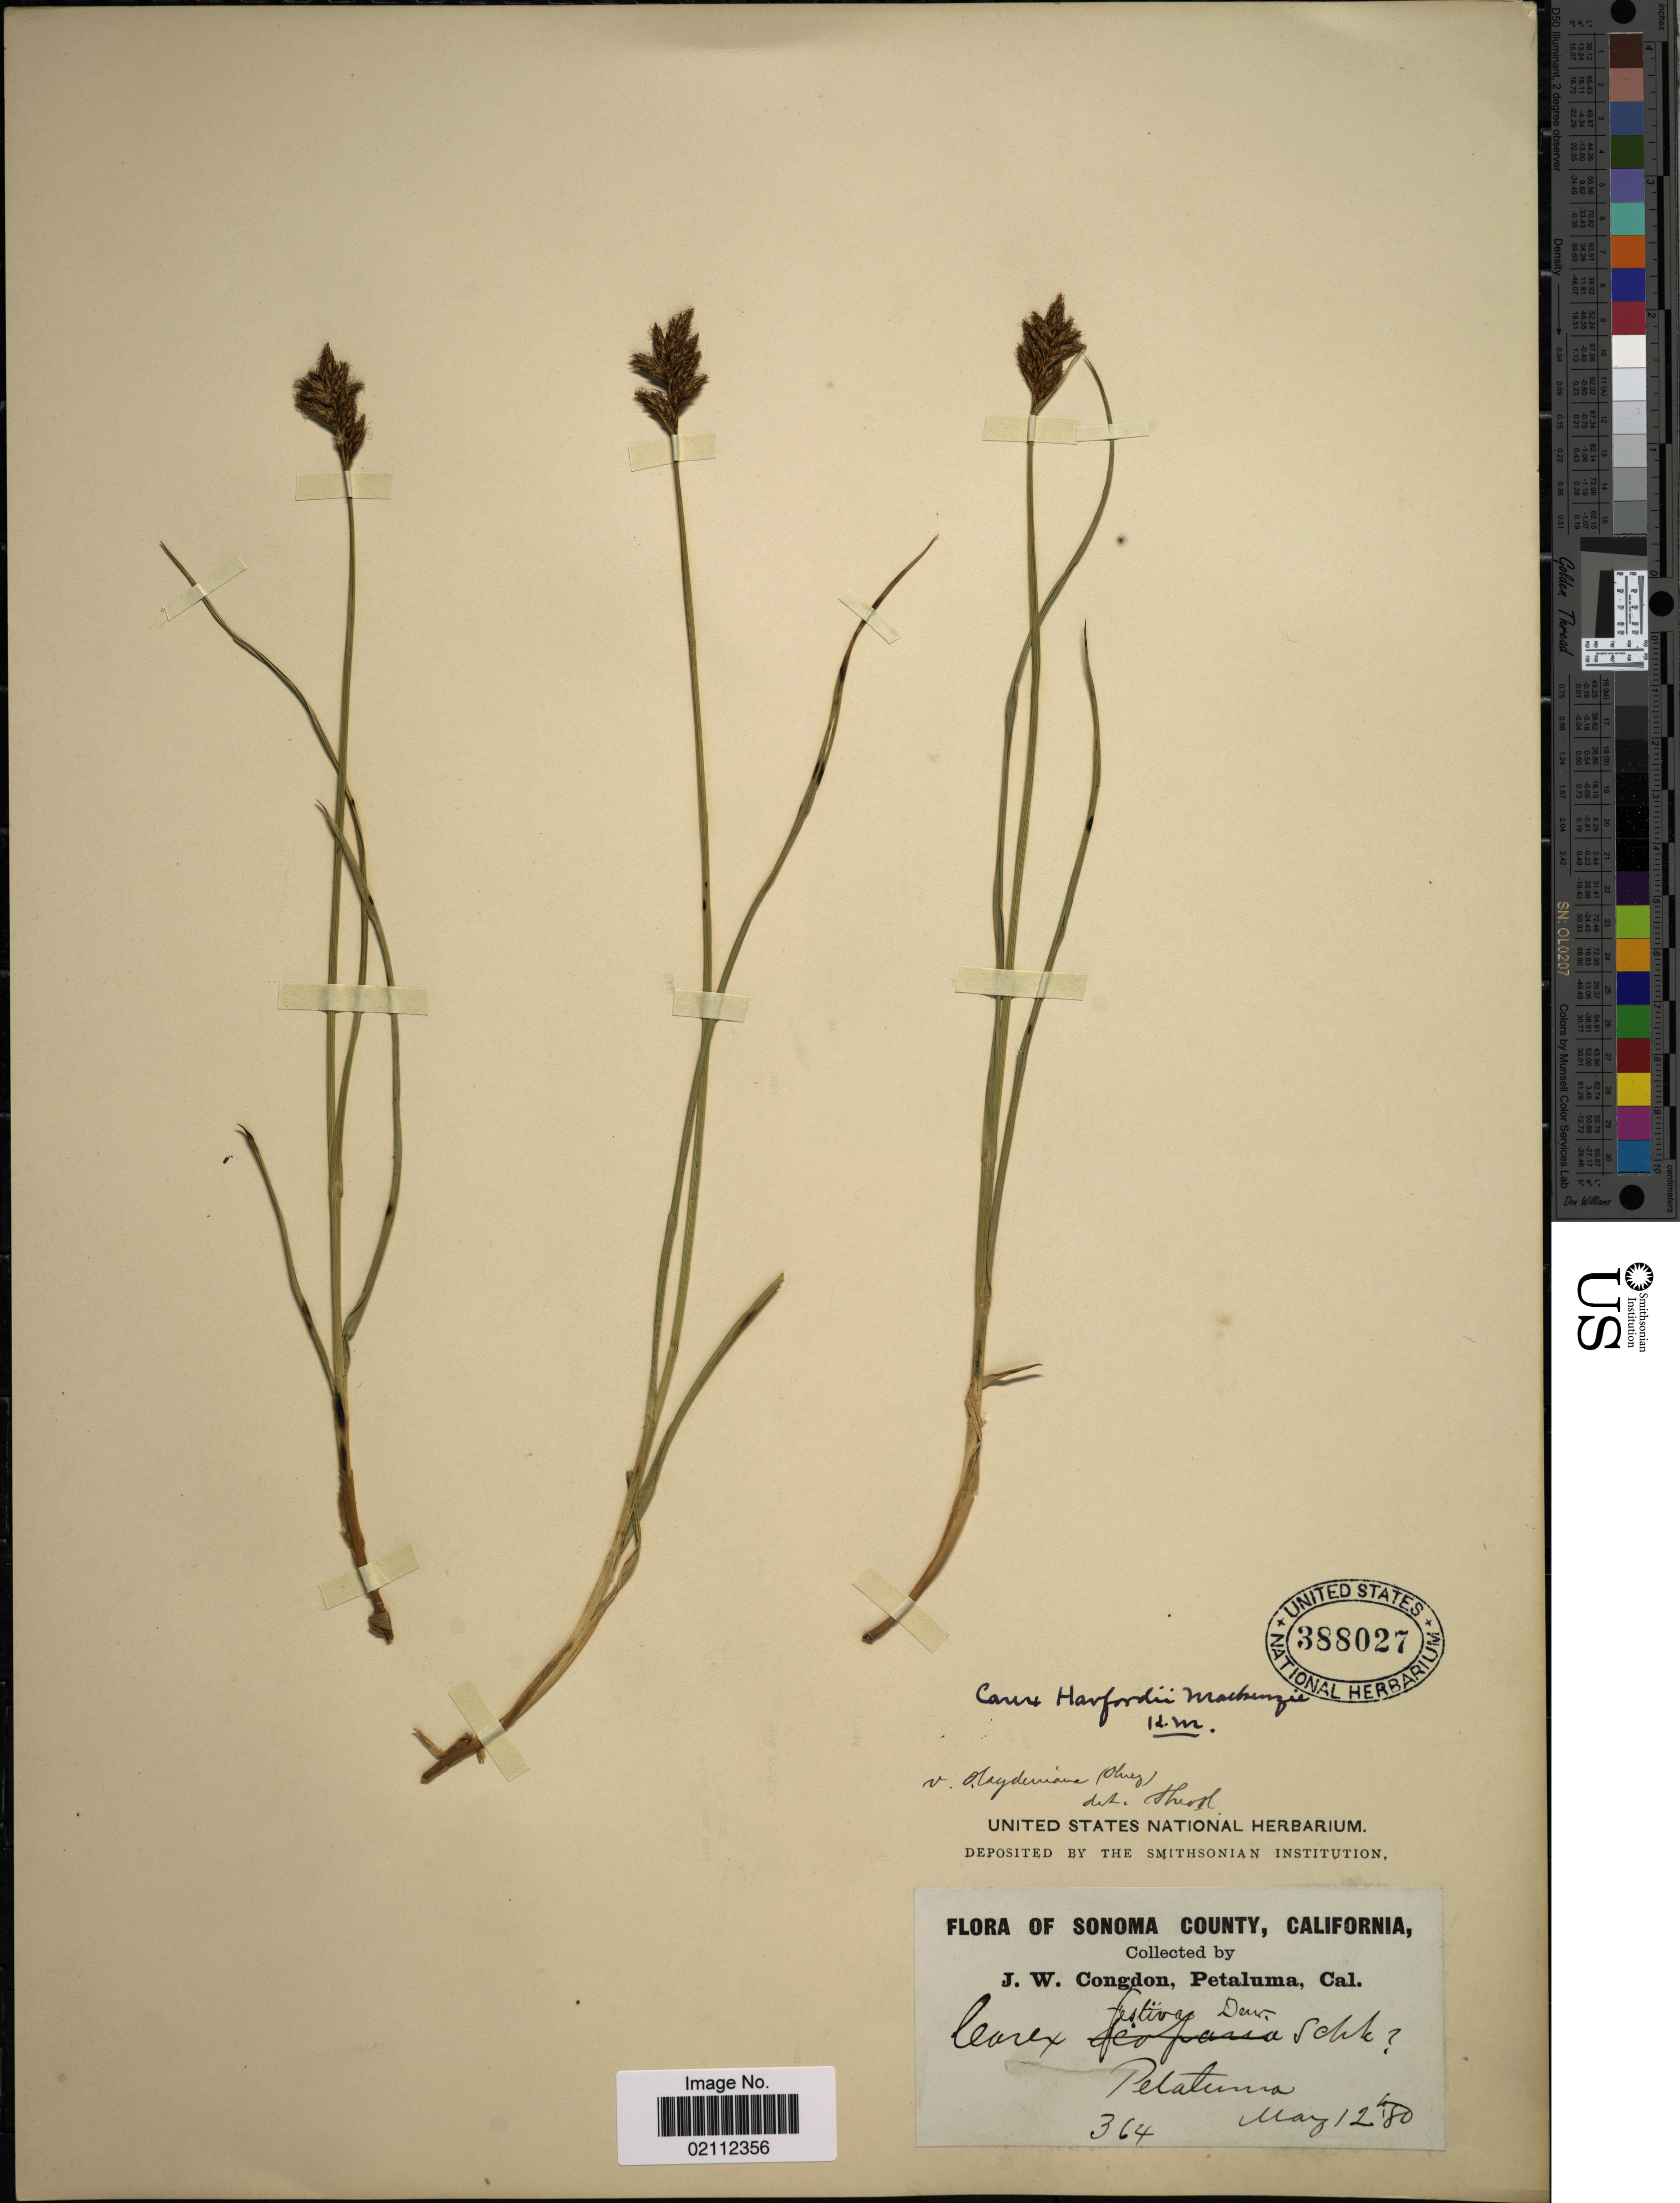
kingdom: Plantae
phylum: Tracheophyta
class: Liliopsida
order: Poales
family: Cyperaceae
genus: Carex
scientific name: Carex harfordii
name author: Mack.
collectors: J. W. Congdon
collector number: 364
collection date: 1880-05-12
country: United States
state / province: California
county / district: Sonoma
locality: Sonoma County. Petaluma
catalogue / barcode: US 388027